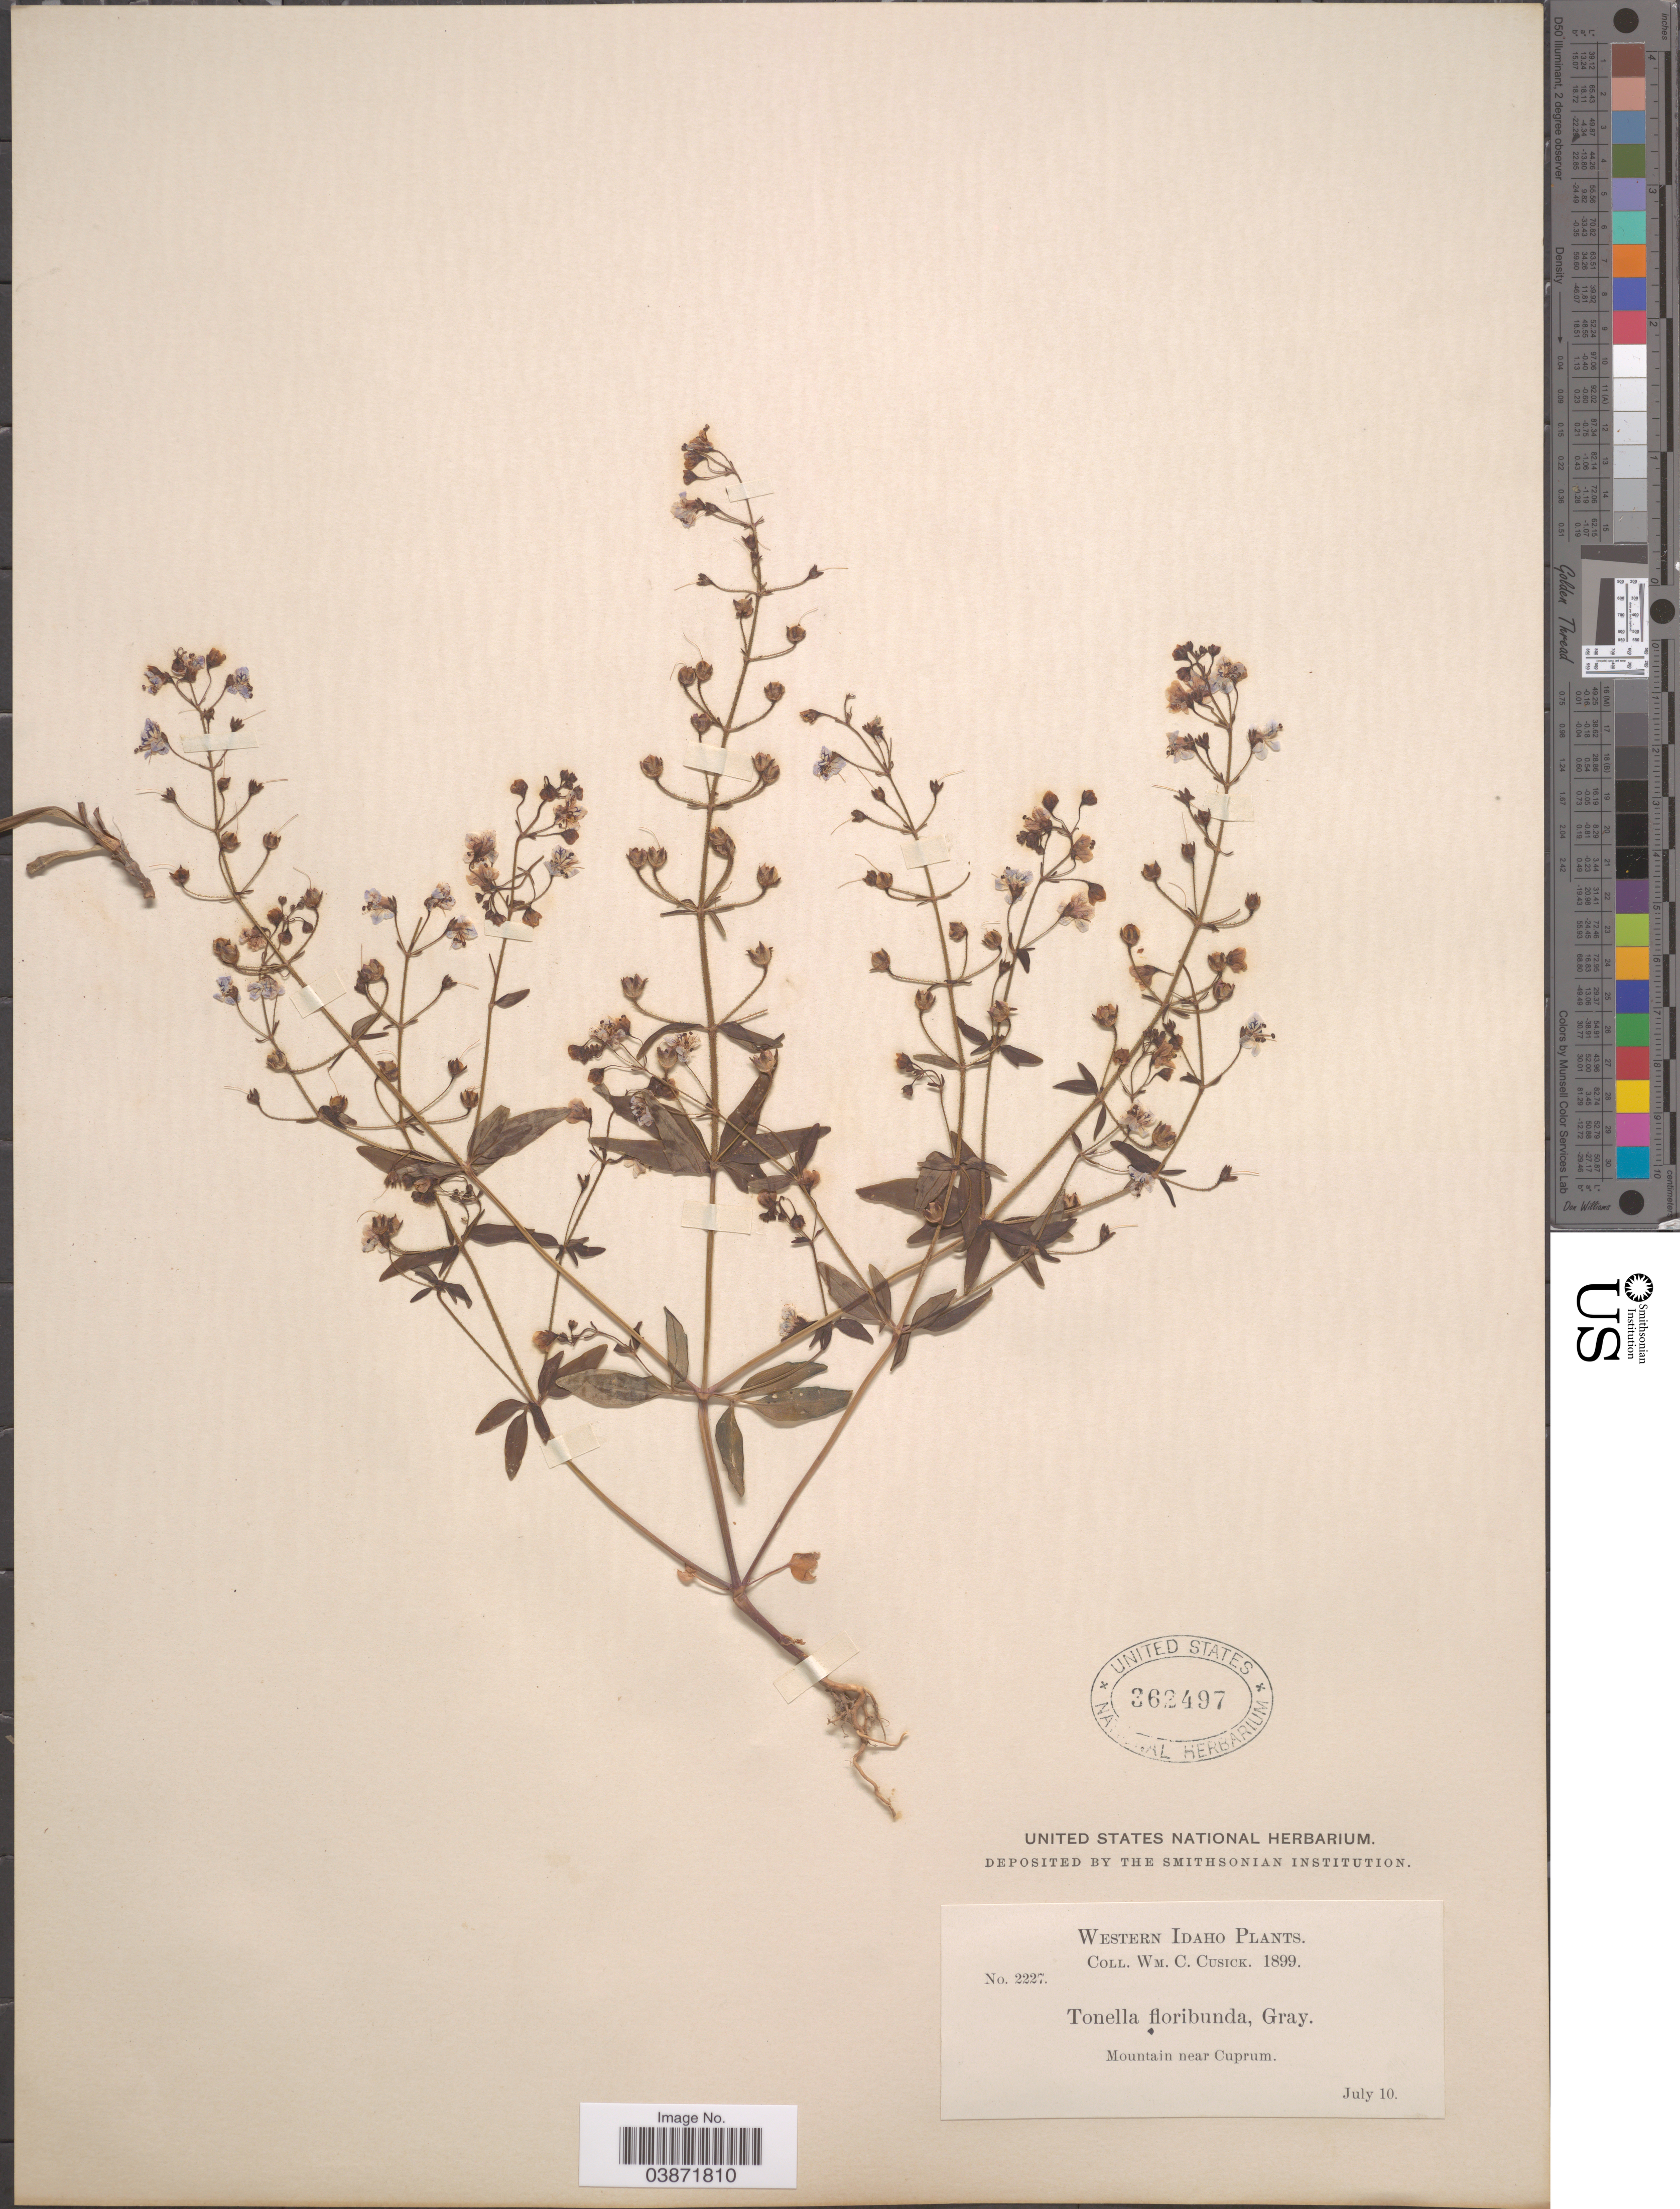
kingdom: Plantae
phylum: Tracheophyta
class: Magnoliopsida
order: Lamiales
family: Plantaginaceae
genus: Tonella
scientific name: Tonella floribunda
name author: A. Gray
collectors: W. C. Cusick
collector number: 2227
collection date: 1899-07-10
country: United States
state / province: Idaho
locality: Western Idaho. Mountain near Cuprum.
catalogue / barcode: US 362497